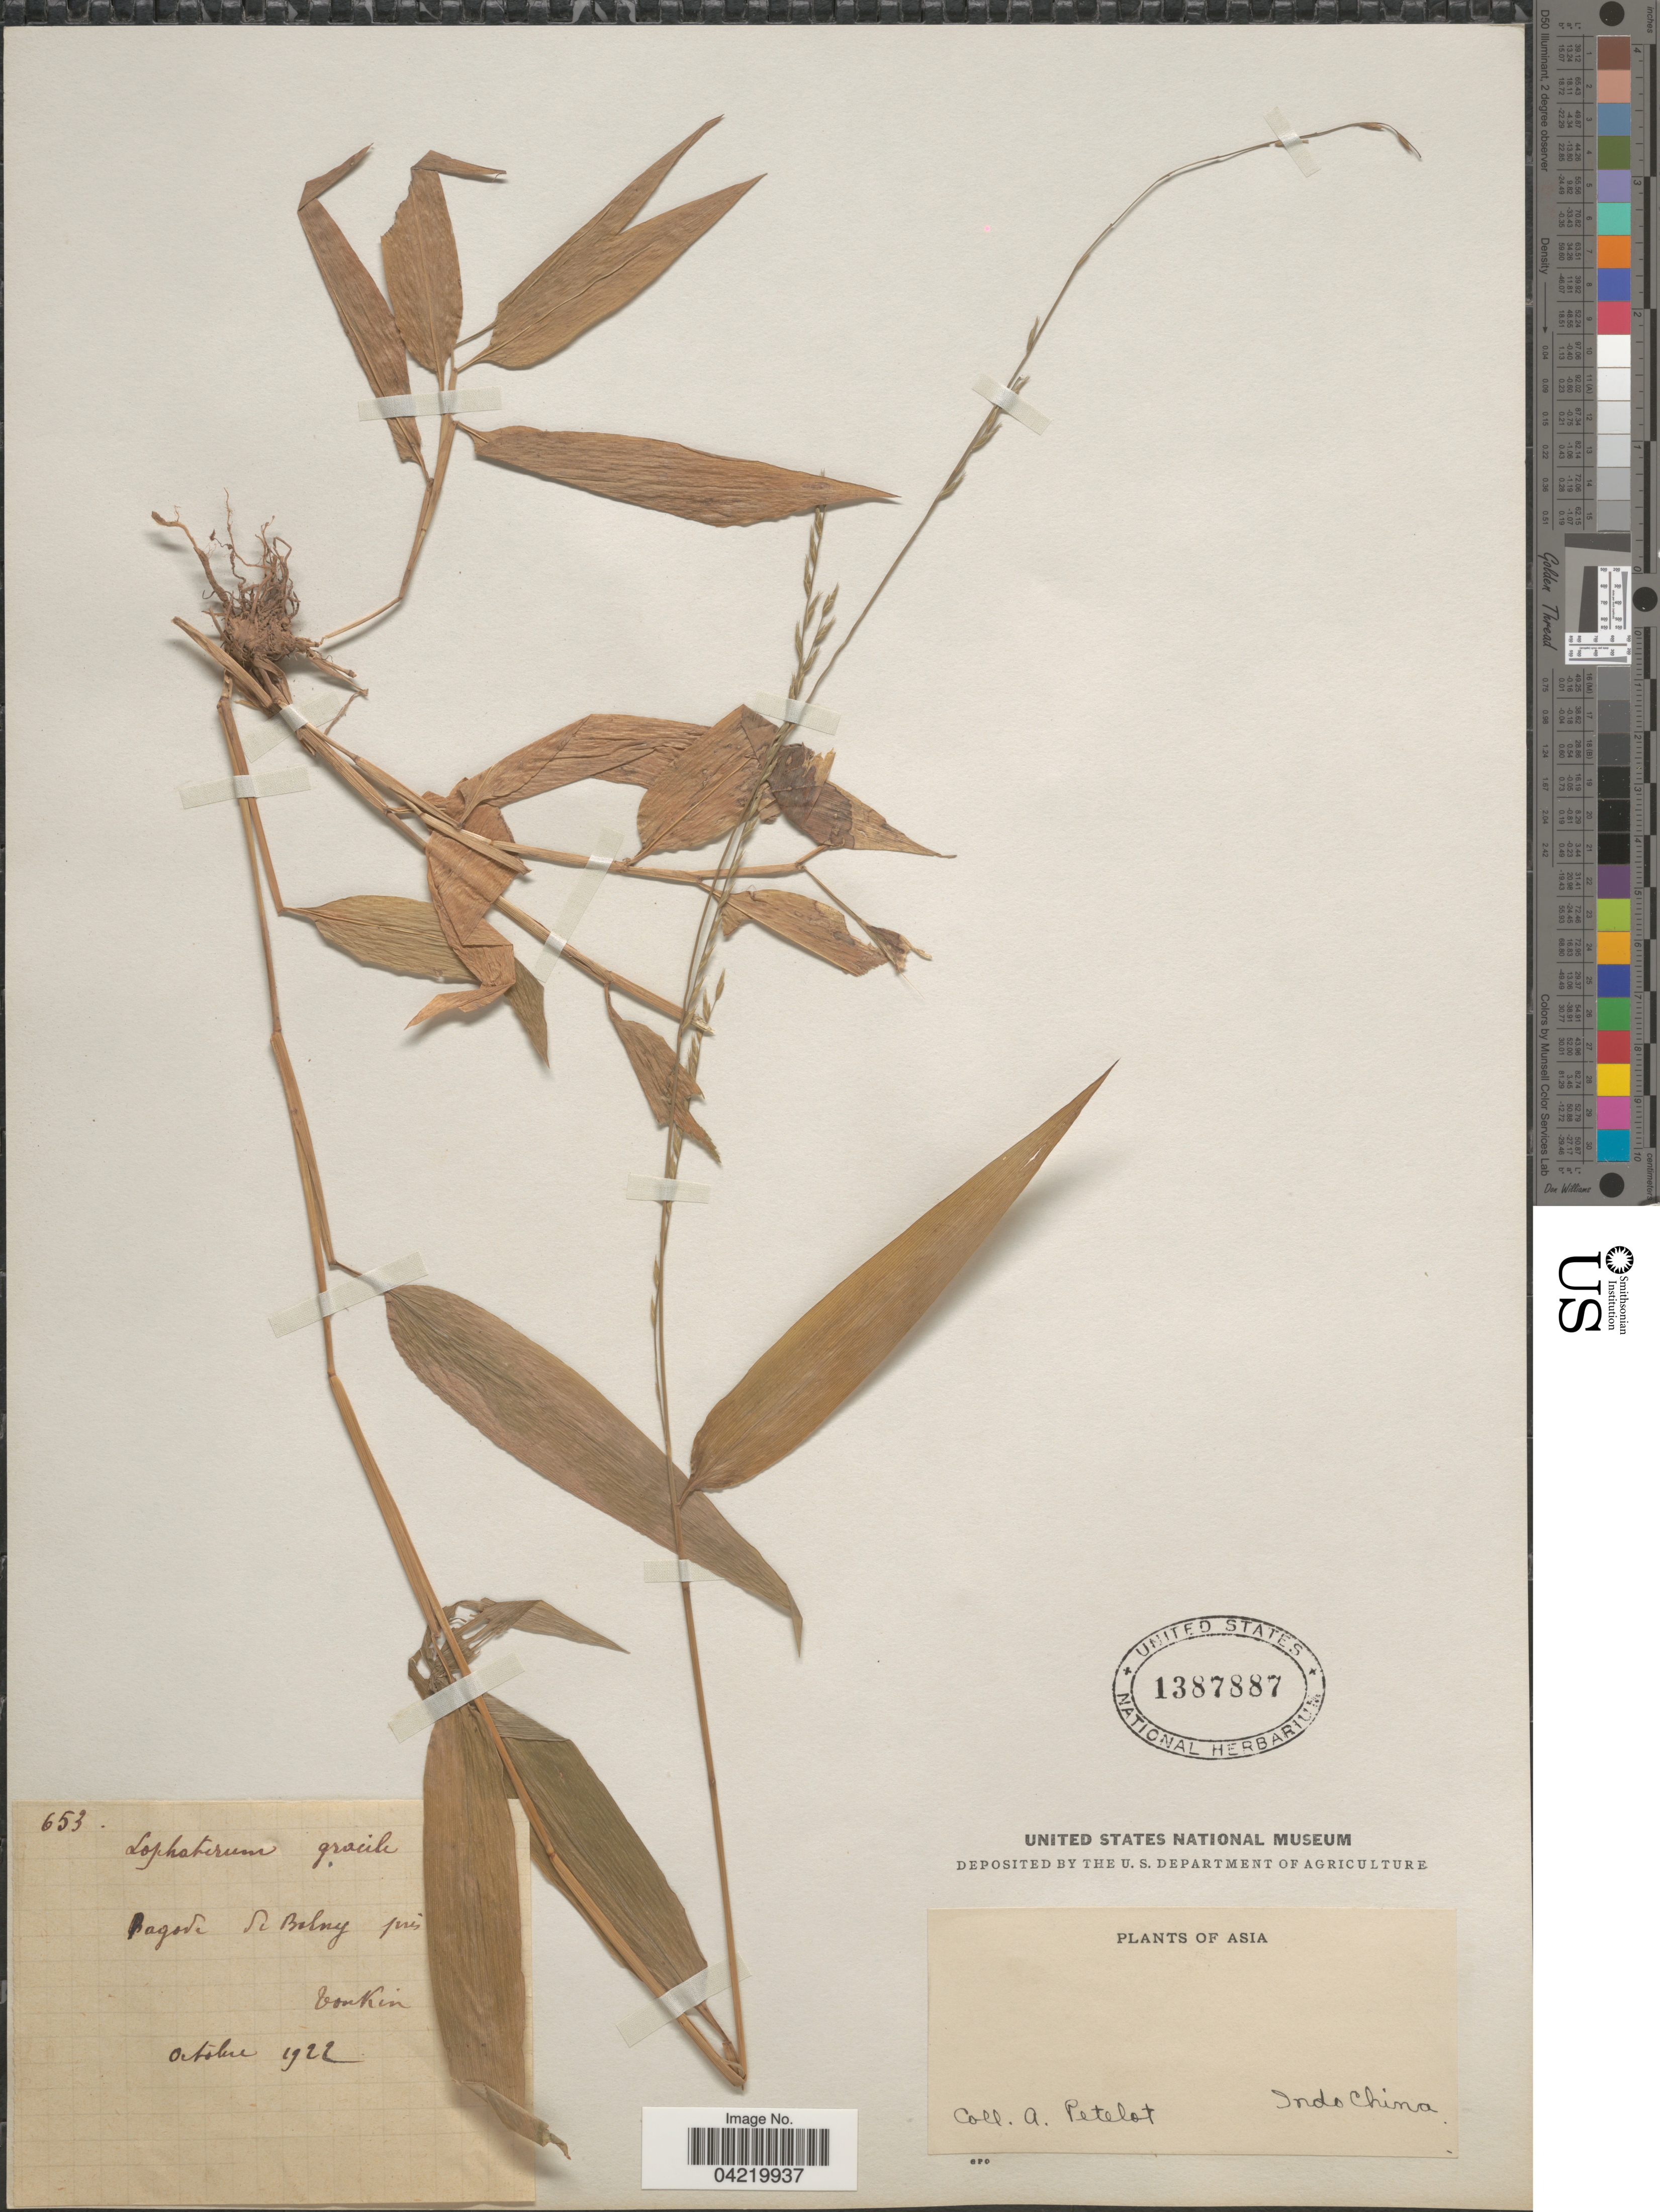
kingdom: Plantae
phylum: Tracheophyta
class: Liliopsida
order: Poales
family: Poaceae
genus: Lophatherum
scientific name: Lophatherum gracile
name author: Brongn.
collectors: A. Petelot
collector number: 653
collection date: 1922-10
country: Vietnam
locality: Asia. Indo China. Pagode de Balny près [illegible text]. Tonkin.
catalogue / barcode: US 1387887